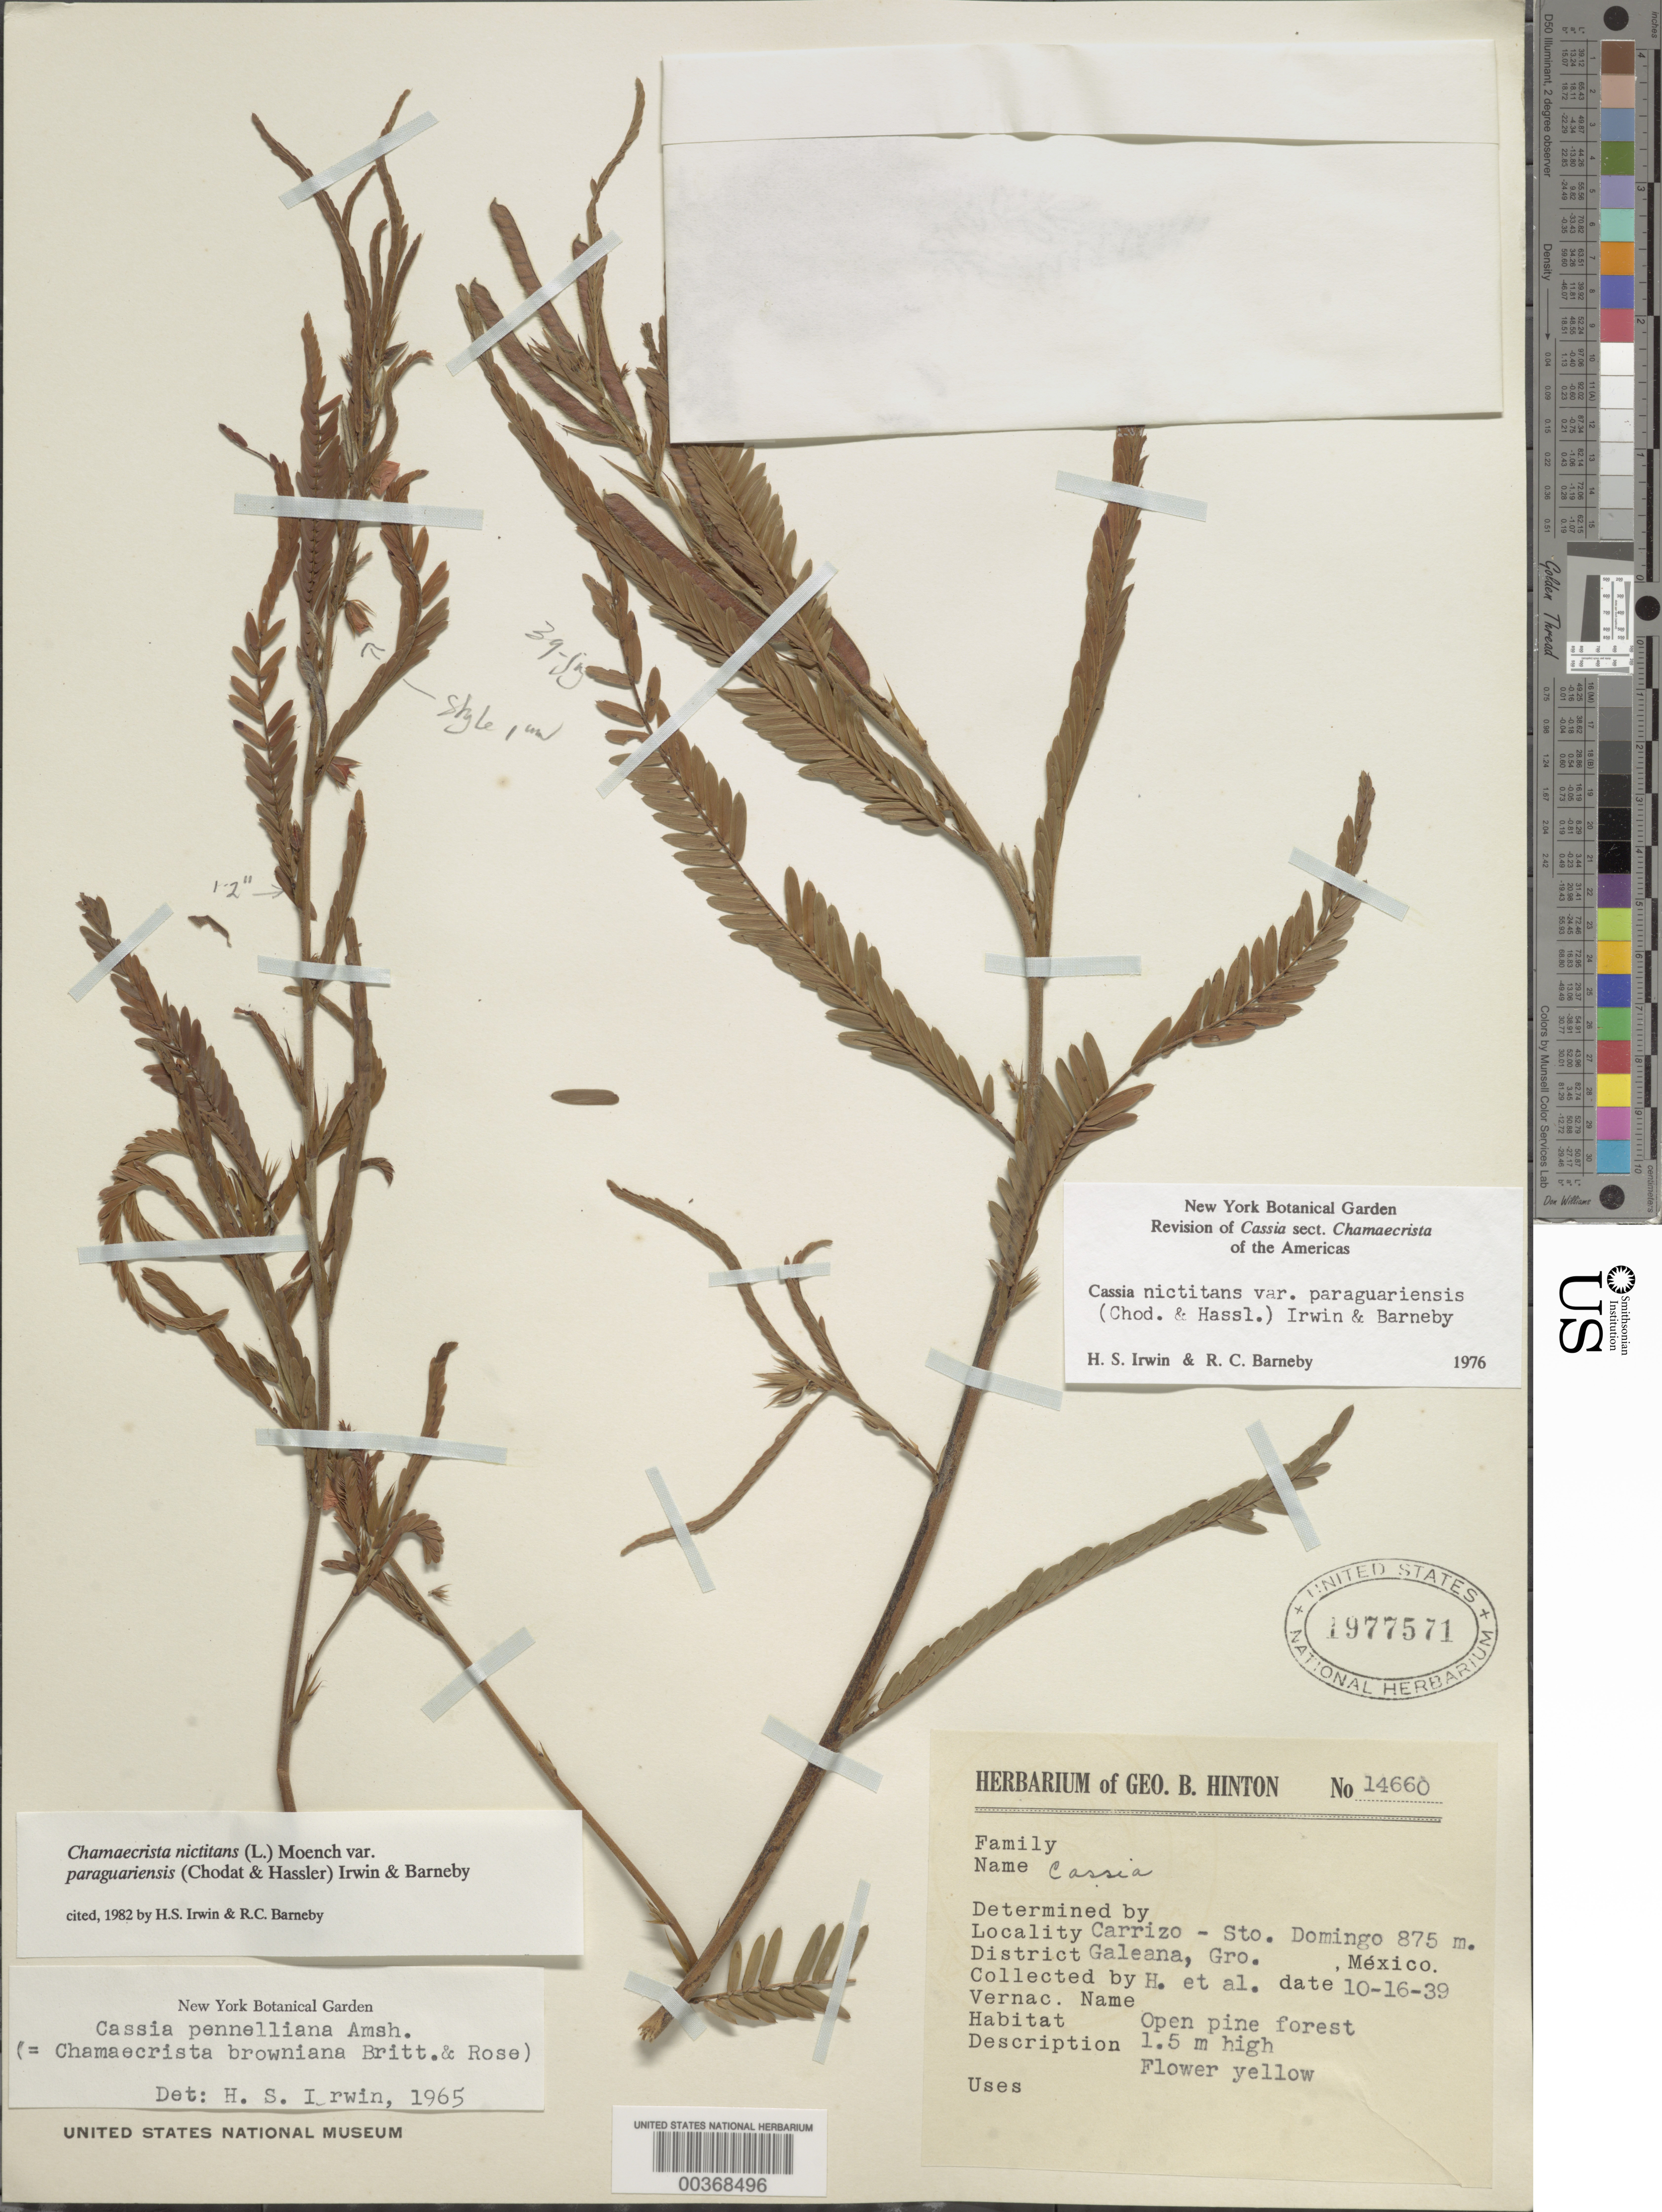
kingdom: Plantae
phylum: Tracheophyta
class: Magnoliopsida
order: Fabales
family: Fabaceae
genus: Chamaecrista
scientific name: Chamaecrista nictitans var. paraguariensis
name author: (Chodat & Hassl.) H.S. Irwin & Barneby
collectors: G. B. Hinton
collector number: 14660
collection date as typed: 16 Oct 1939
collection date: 1939-10-16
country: Mexico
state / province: Guerrero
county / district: Tecpan De Galeana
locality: Galeana mun. (?), Carrizo - Sto. Domingo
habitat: Open pine forest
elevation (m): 875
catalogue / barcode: US 1977571